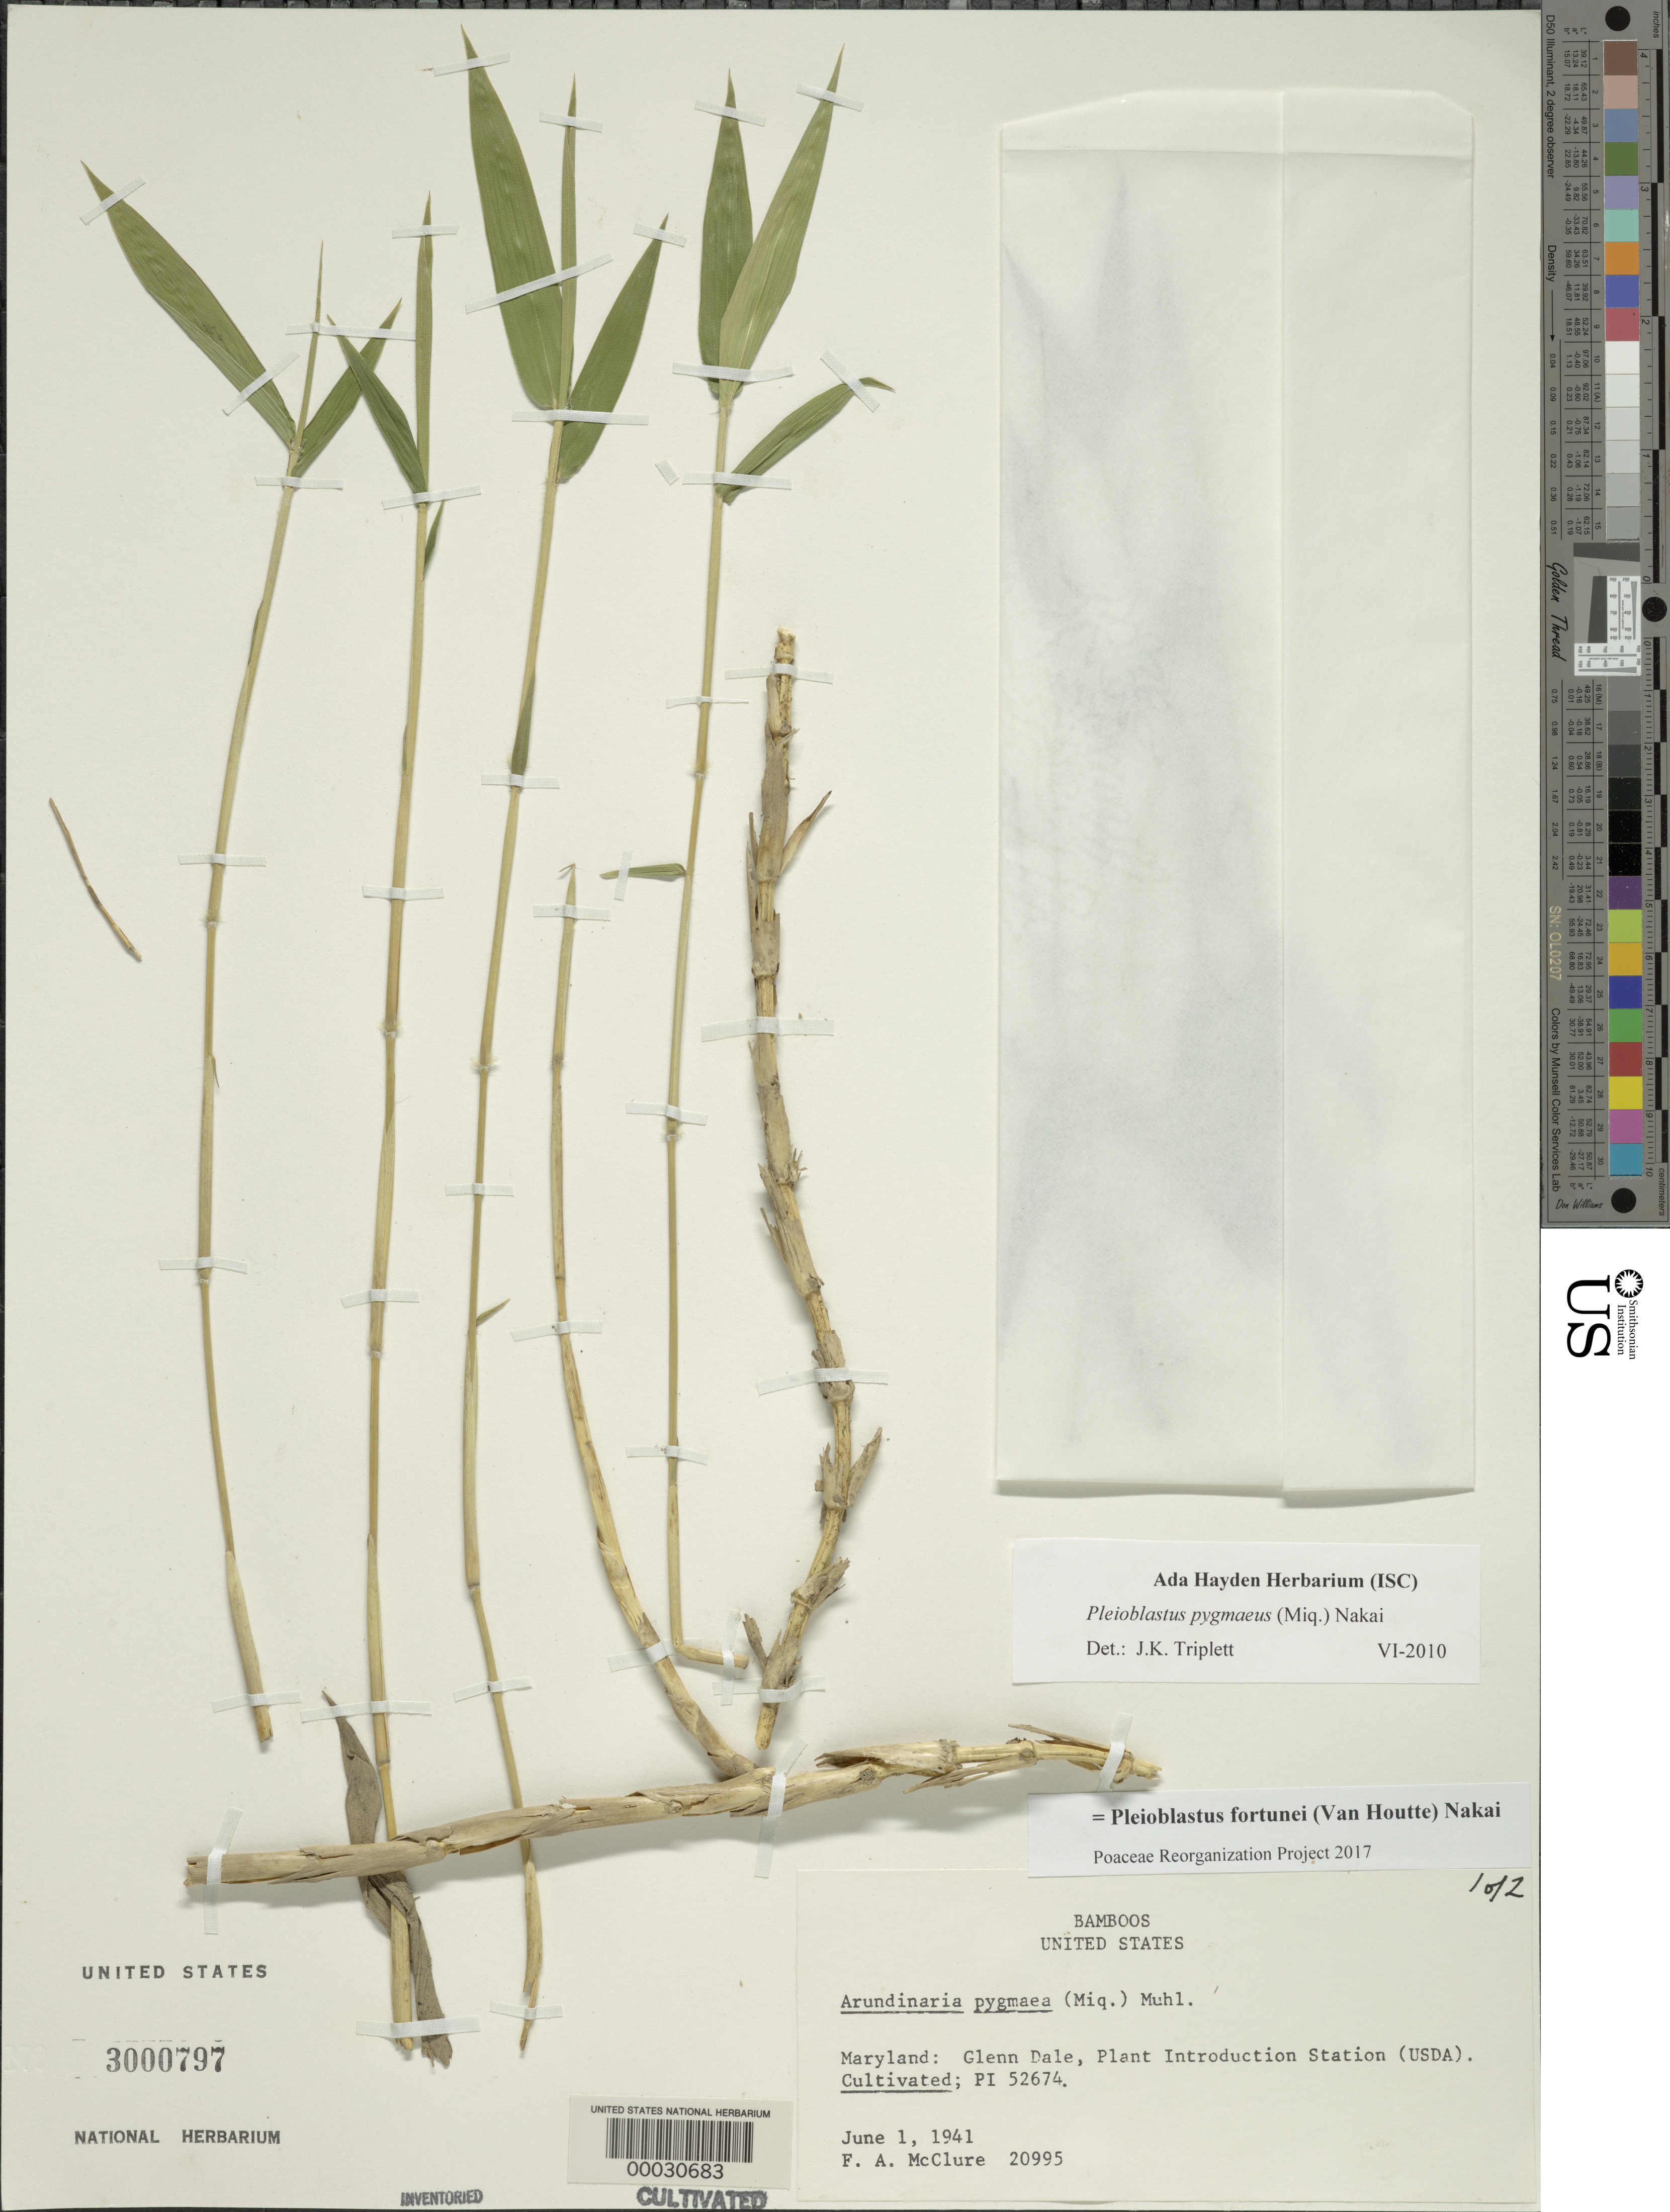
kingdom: Plantae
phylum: Tracheophyta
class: Liliopsida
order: Poales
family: Poaceae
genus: Pleioblastus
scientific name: Pleioblastus fortunei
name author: (Van Houtte) Nakai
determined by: Poaceae Reorganization Project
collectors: F. A. McClure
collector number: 20995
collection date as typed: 01 Jun 1941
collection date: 1941-06-01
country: United States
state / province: Maryland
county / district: Prince George's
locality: Usda plant introduction station glenn dale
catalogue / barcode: US 3000797